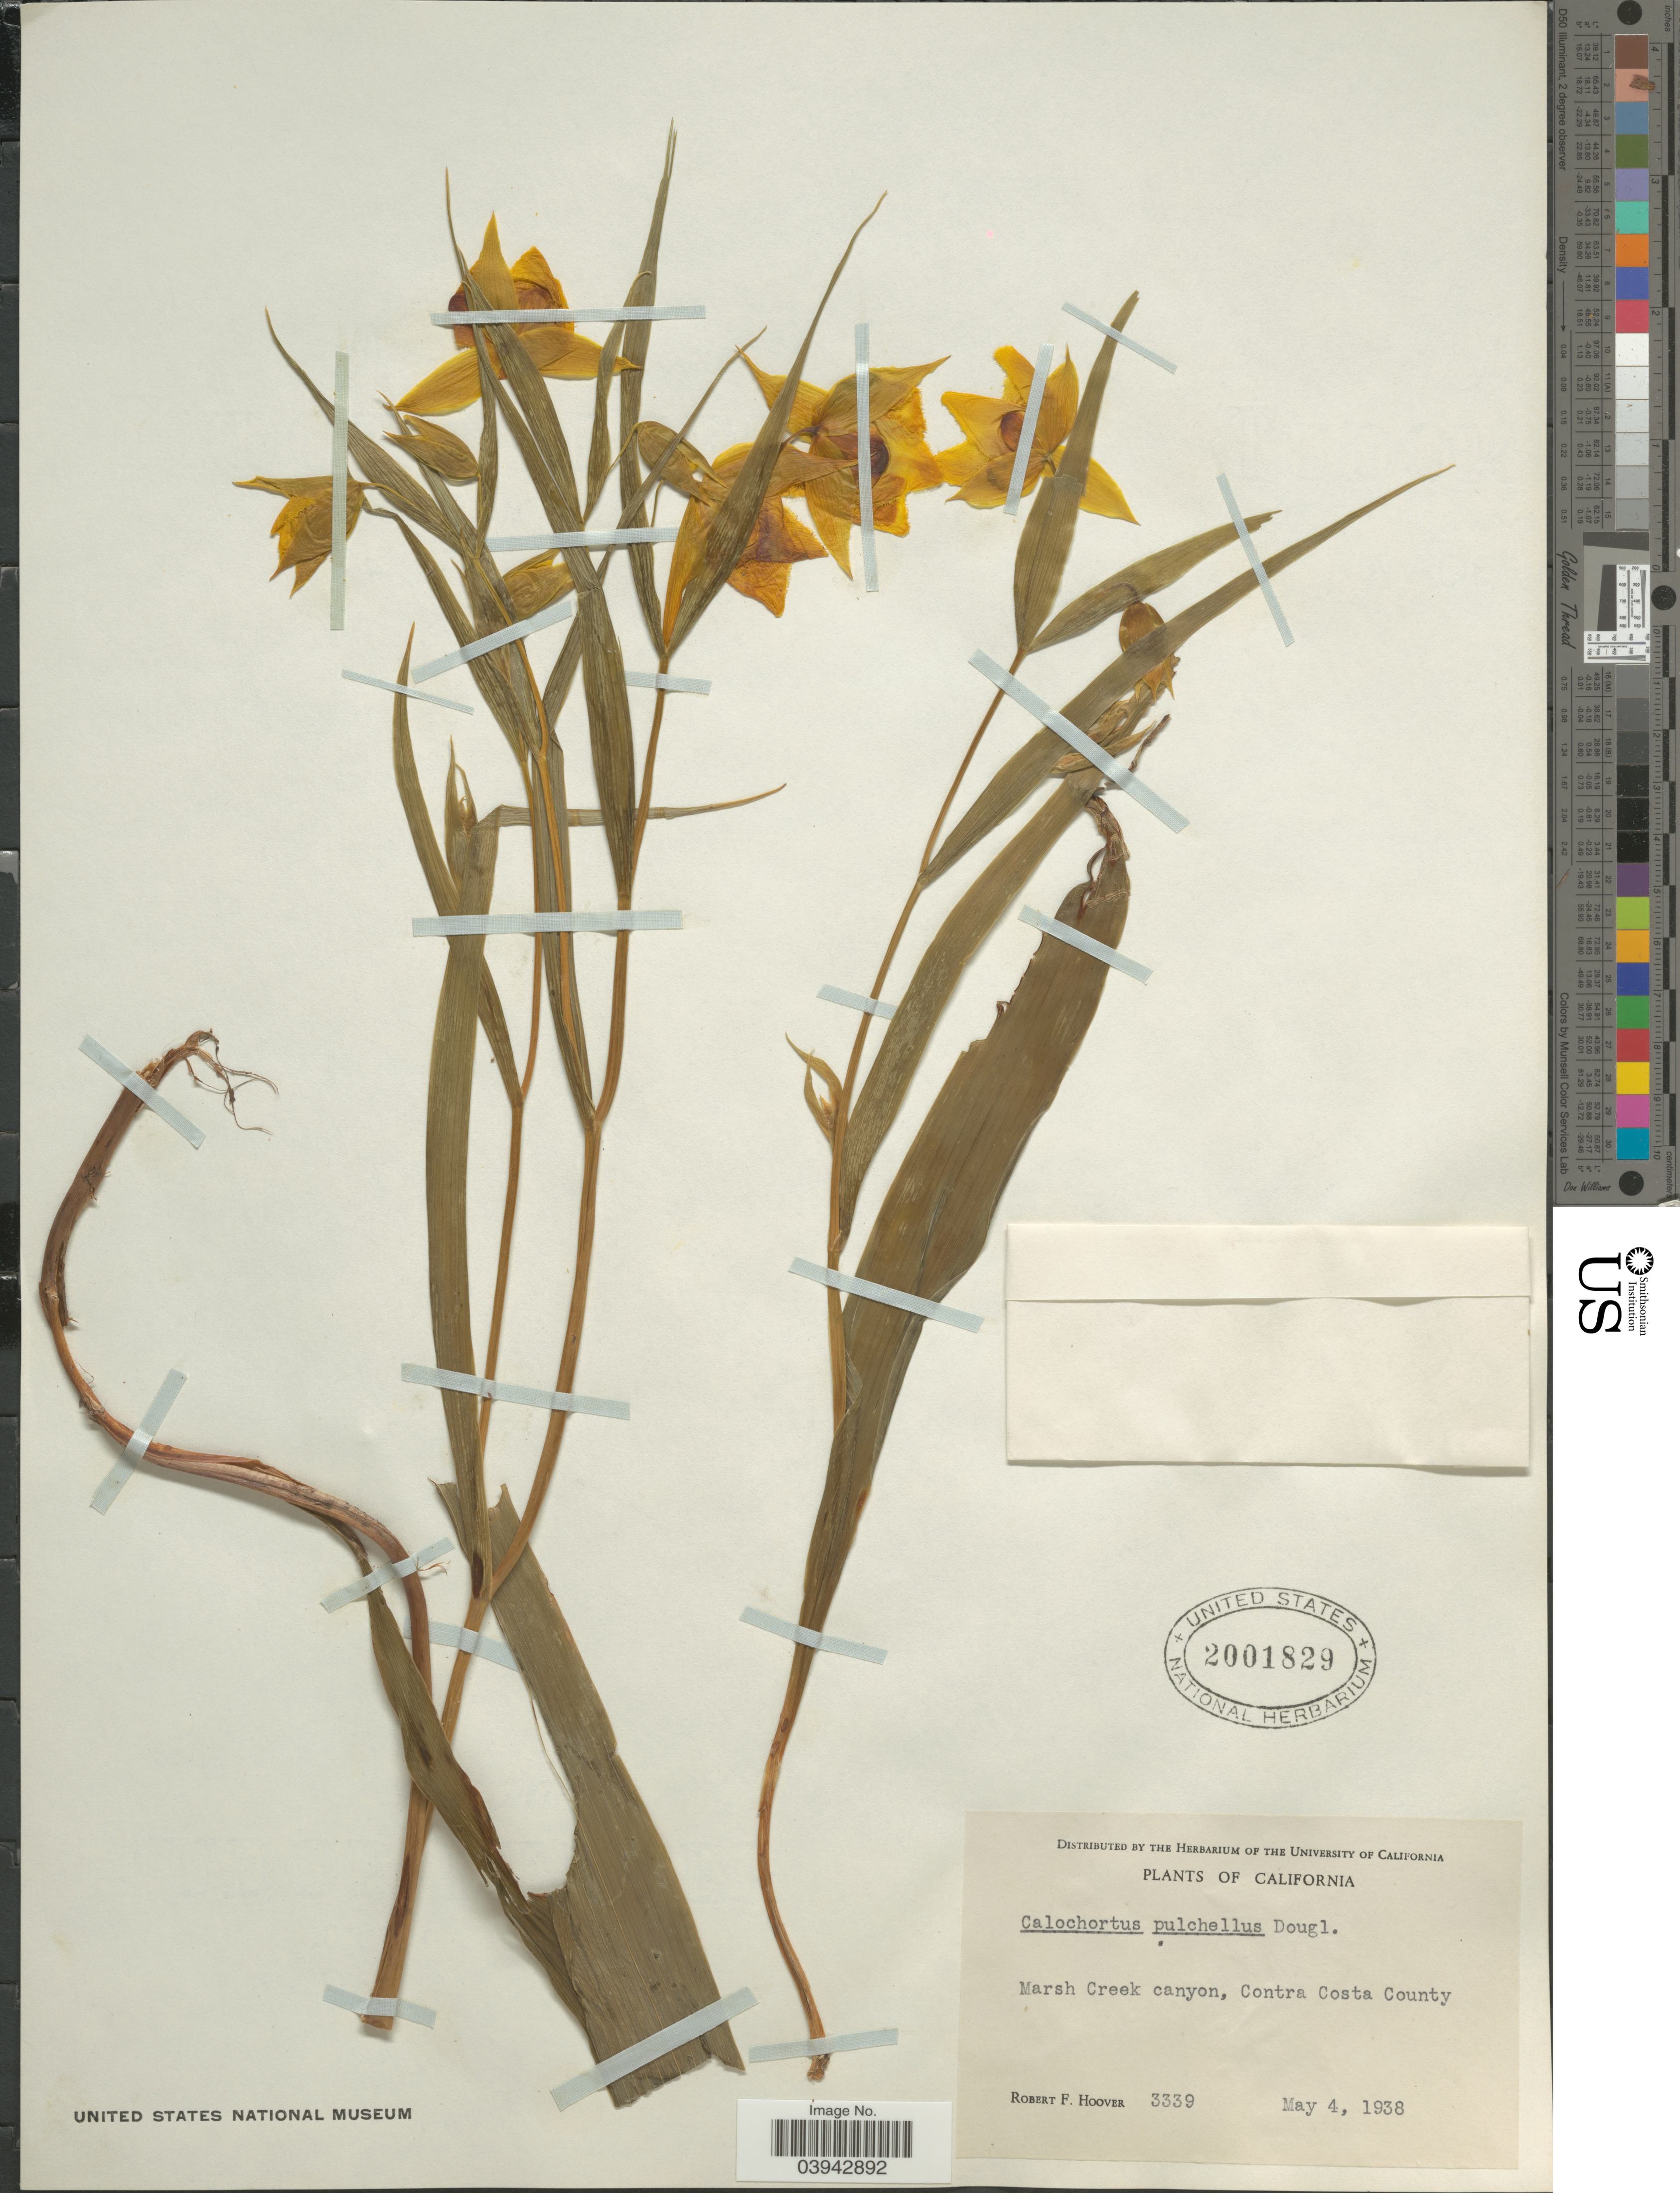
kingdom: Plantae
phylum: Tracheophyta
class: Liliopsida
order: Liliales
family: Liliaceae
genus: Calochortus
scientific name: Calochortus pulchellus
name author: (Benth.) Alph. Wood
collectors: R. F. Hoover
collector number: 3339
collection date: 1938-05-04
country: United States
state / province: California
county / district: Contra Costa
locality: Marsh Creek canyon, Contra Costa County.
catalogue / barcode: US 2001829